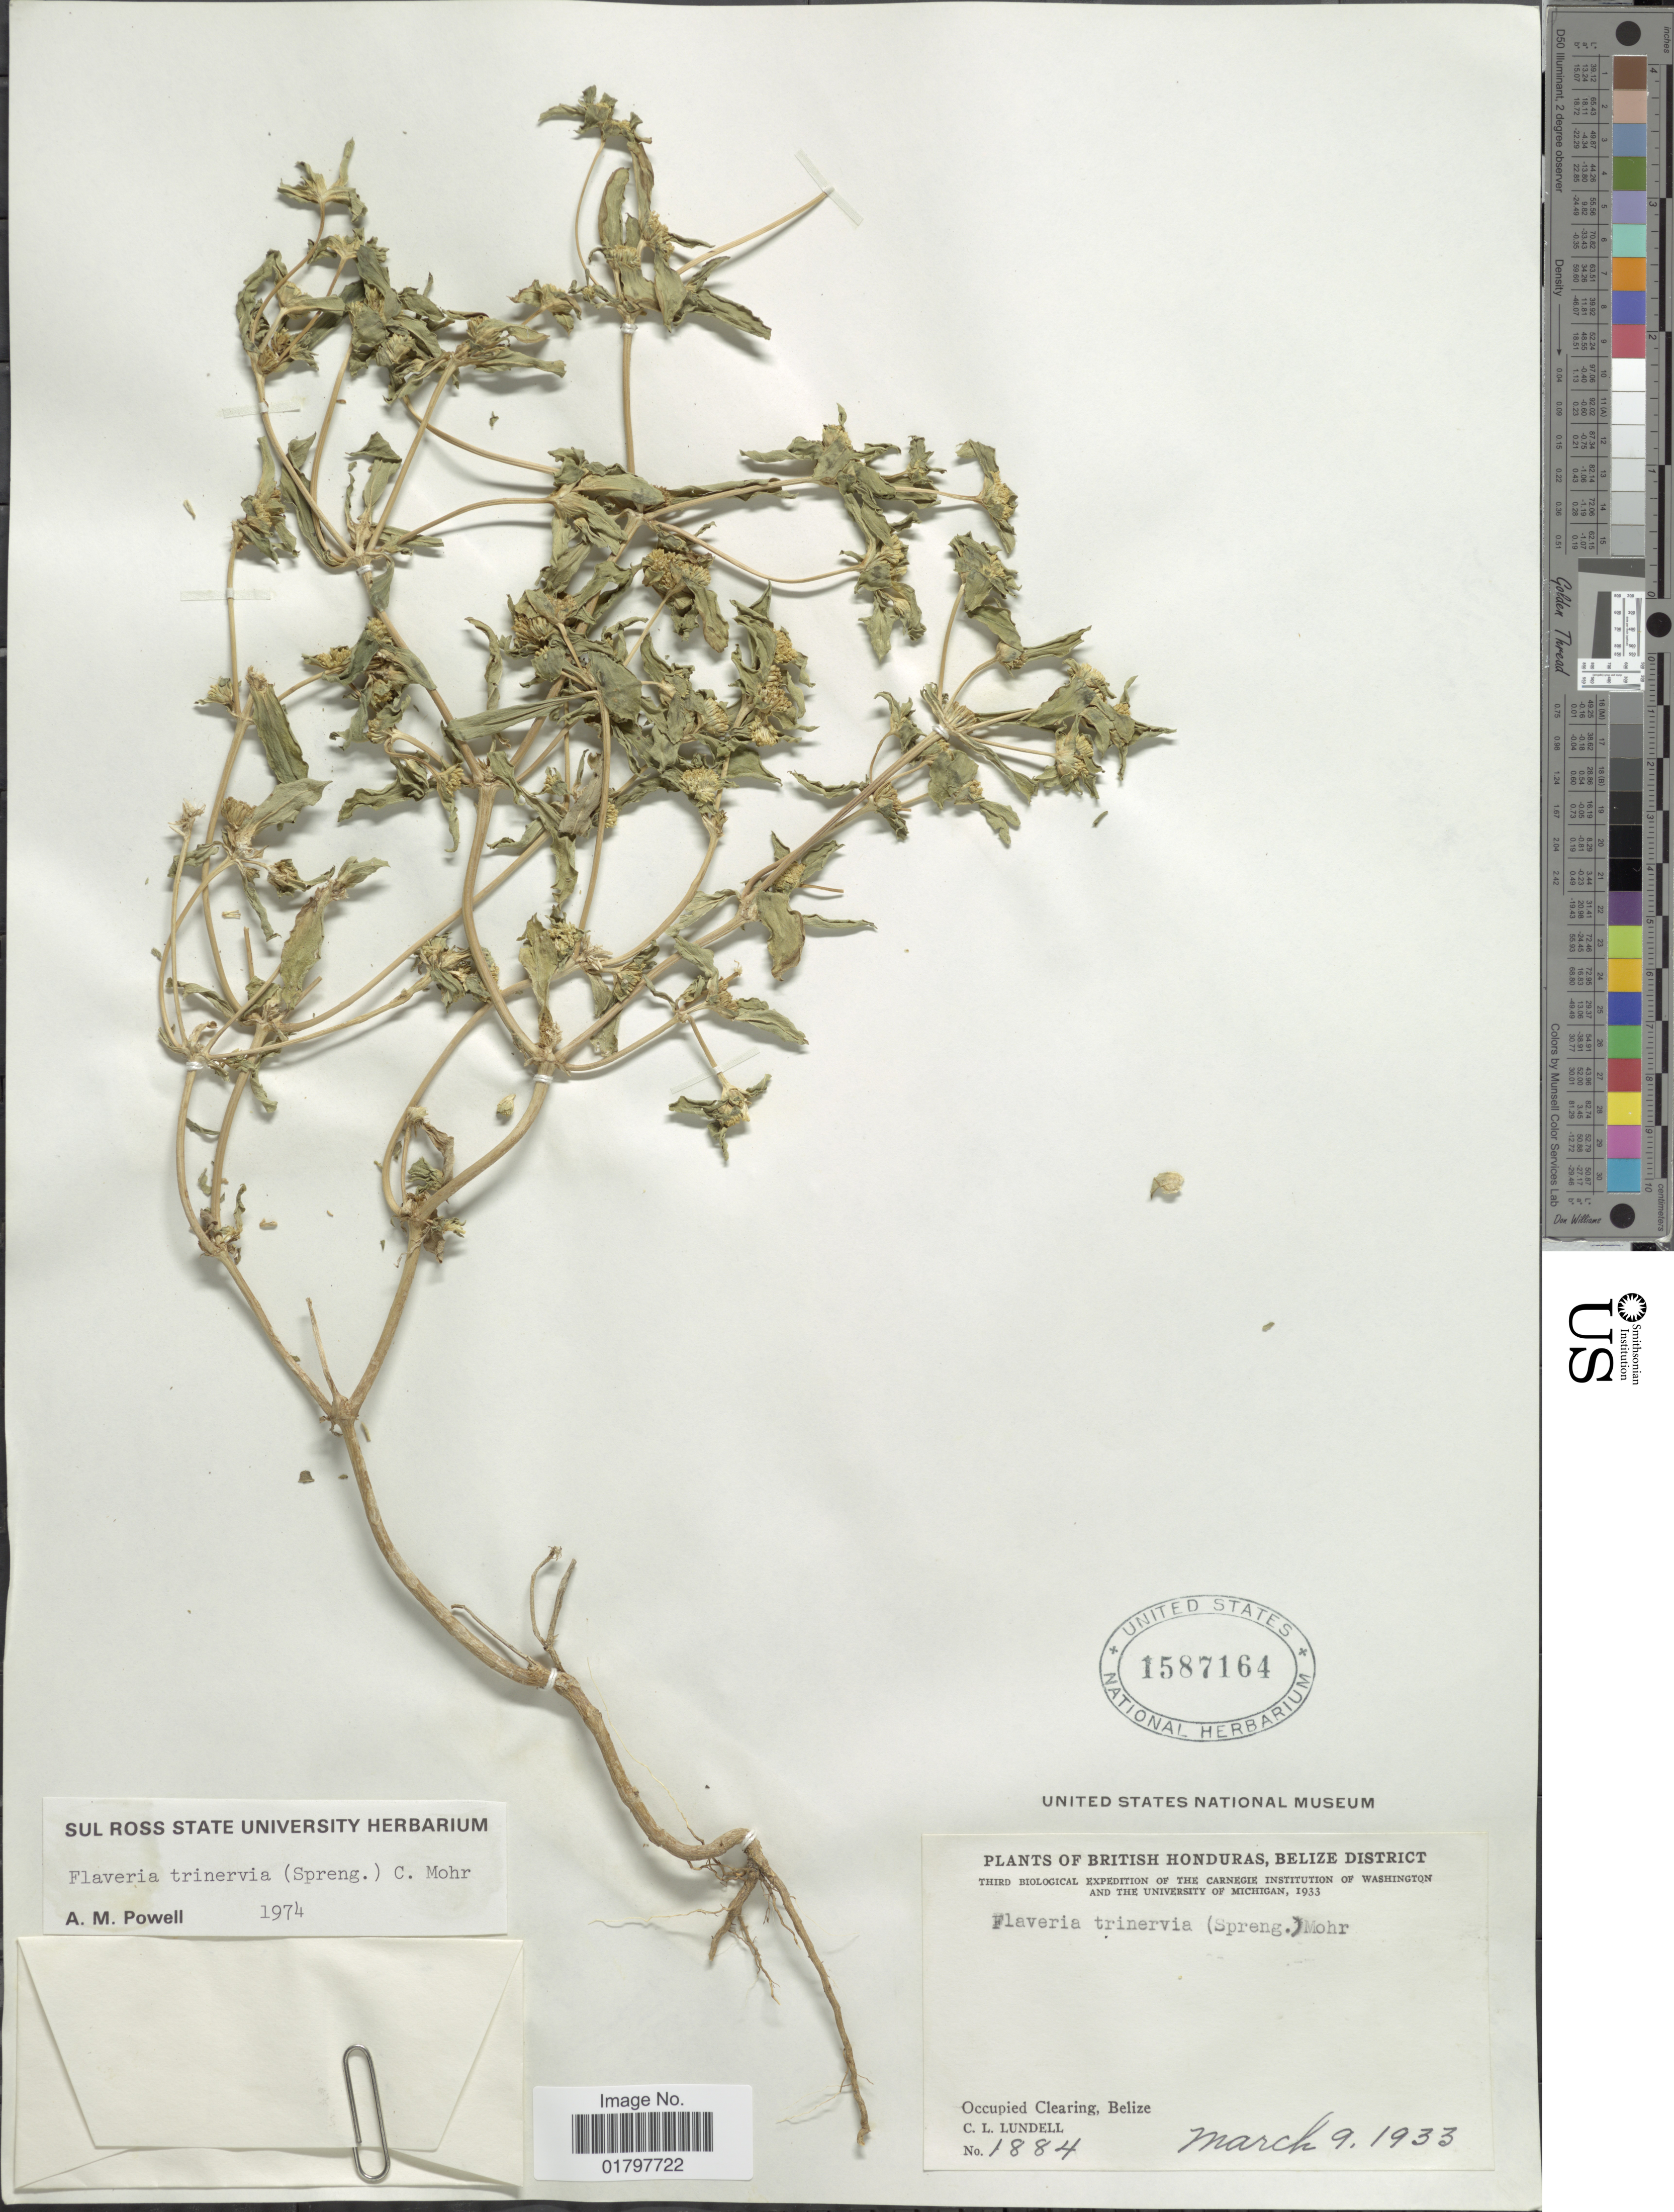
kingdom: Plantae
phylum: Tracheophyta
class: Magnoliopsida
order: Asterales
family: Asteraceae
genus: Flaveria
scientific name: Flaveria trinervia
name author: (Spreng.) C. Mohr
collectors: C. L. Lundell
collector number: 1884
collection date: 1933-03-09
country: Belize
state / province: Belize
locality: British Honduras, Belize District. Occupied Clearing, Belize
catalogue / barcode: US 1587164